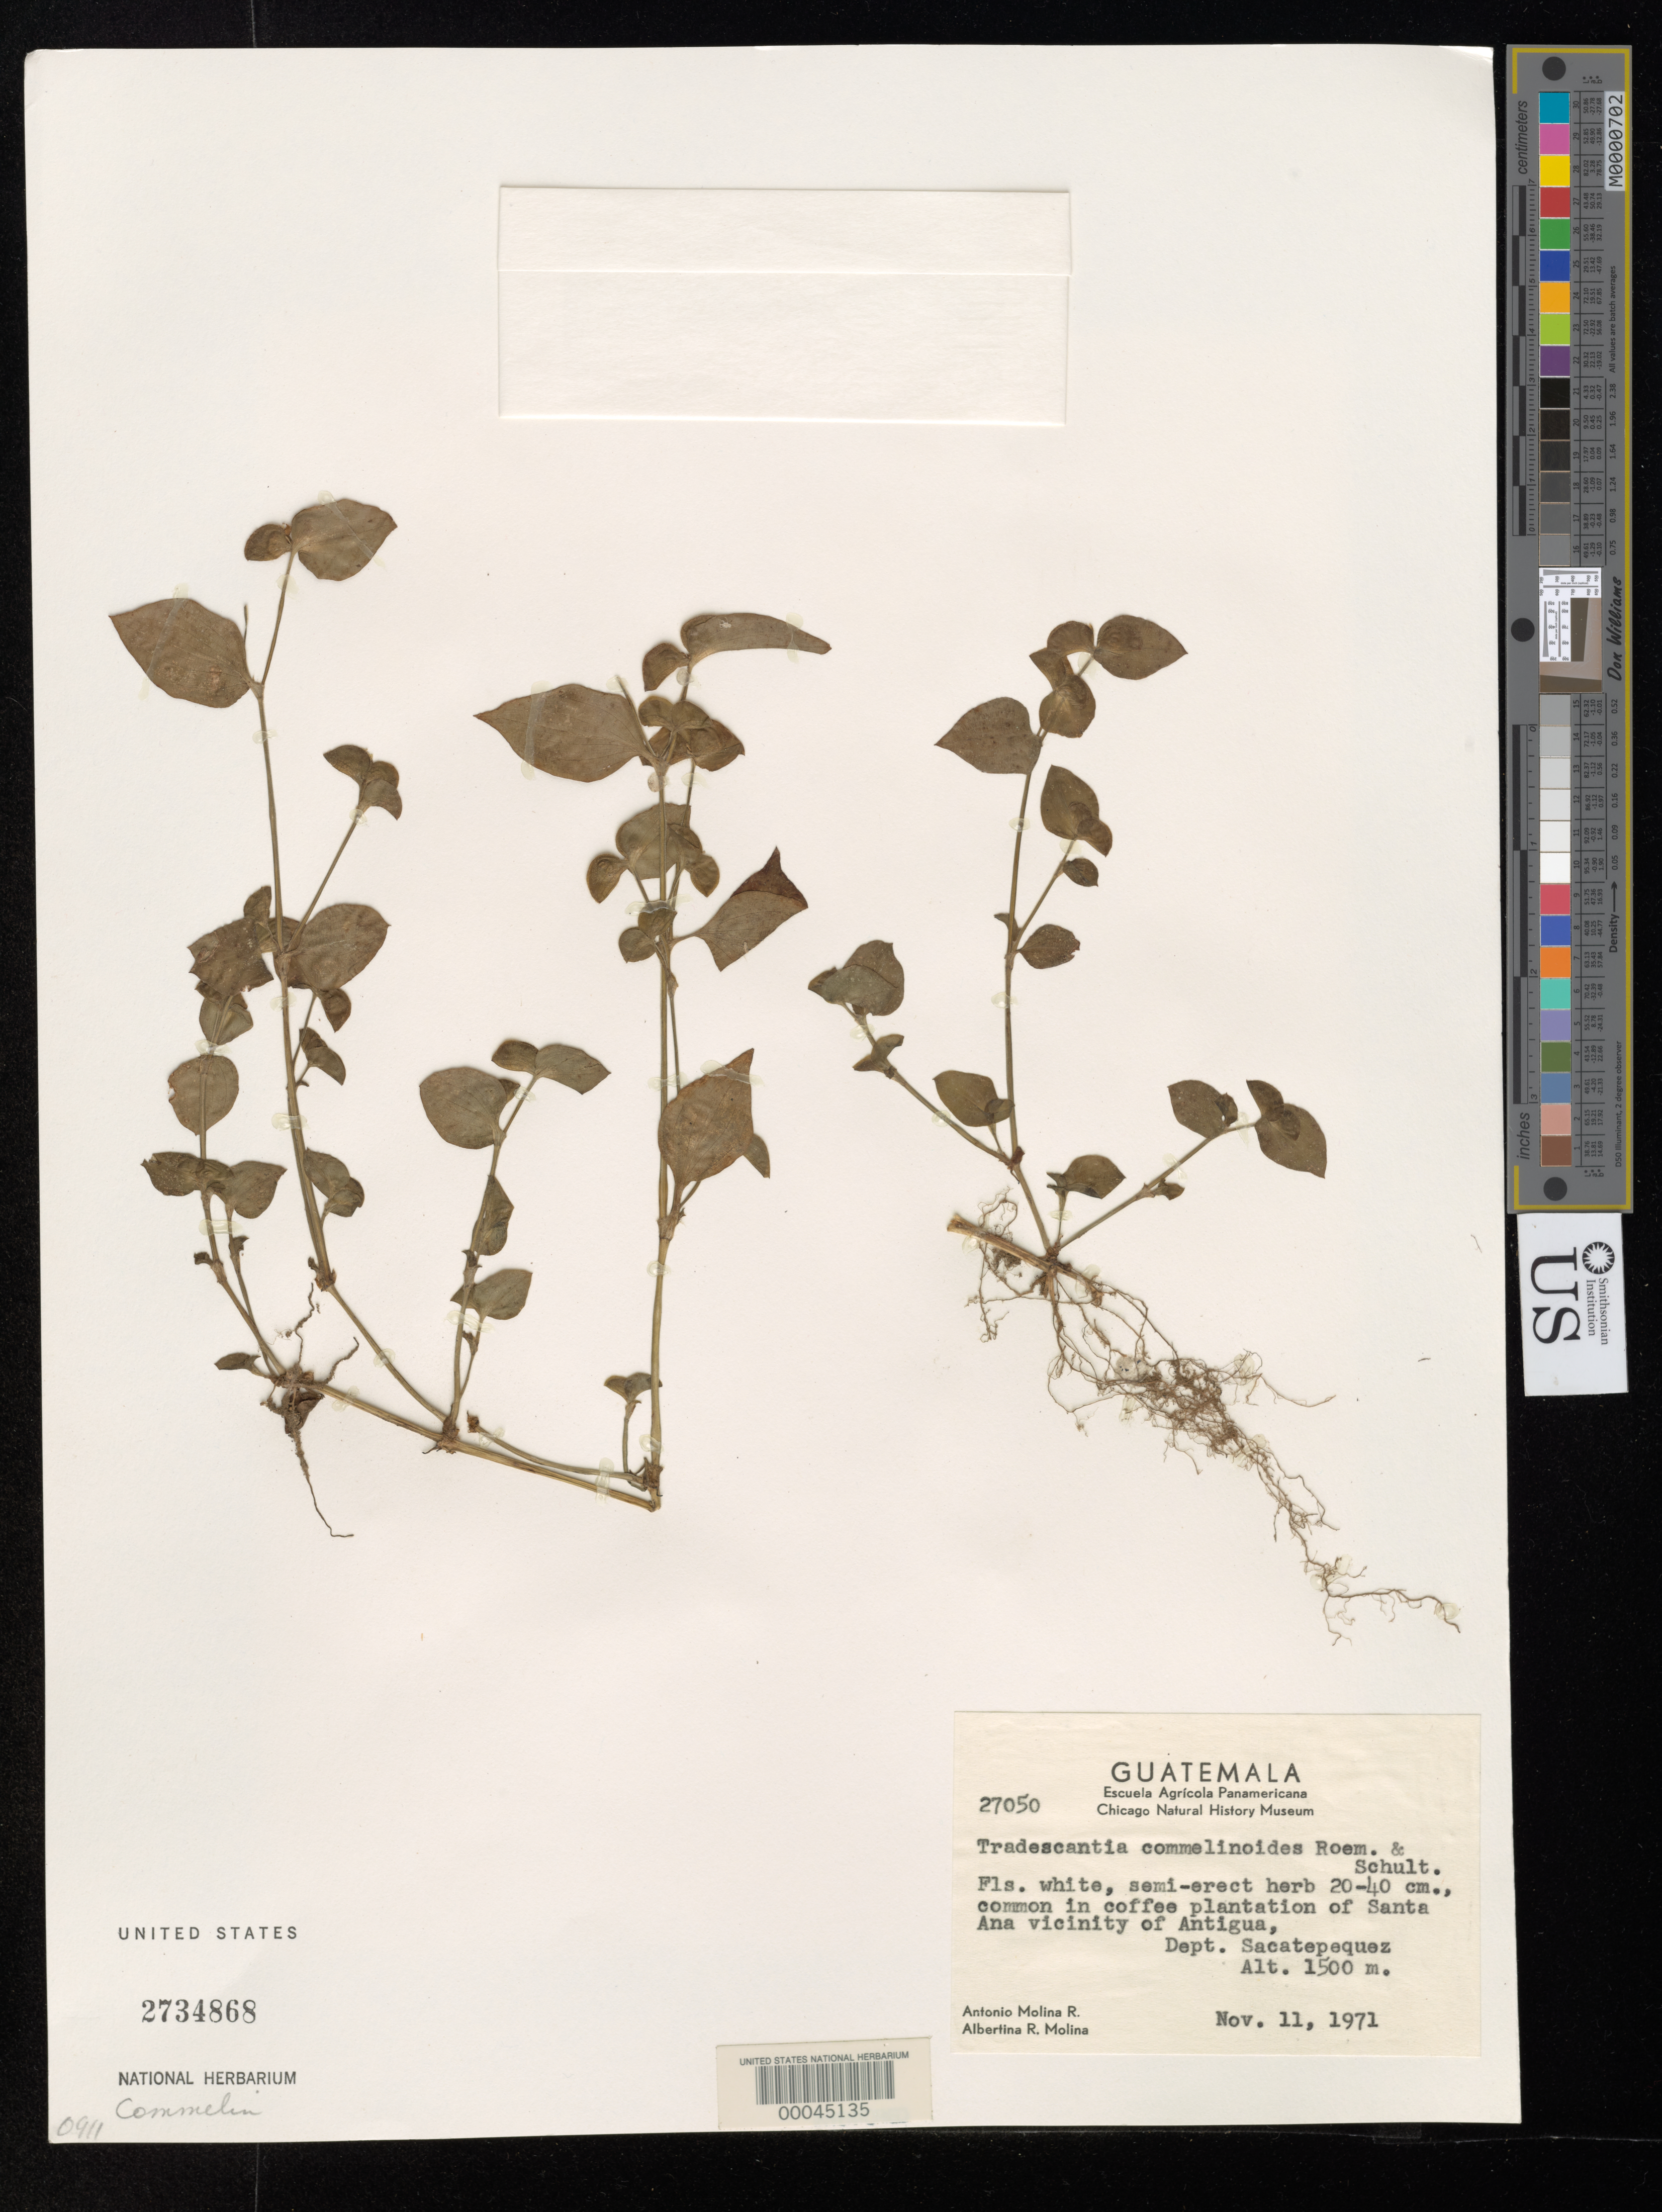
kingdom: Plantae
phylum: Tracheophyta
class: Liliopsida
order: Commelinales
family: Commelinaceae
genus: Tradescantia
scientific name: Tradescantia gracillima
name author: Standl.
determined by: Strong, Mark T., (BOT), Smithsonian Institution - National Museum of Natural History (UNITED STATES)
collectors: A. Molina R. & A. Molina R.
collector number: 27050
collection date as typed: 11 Nov 1971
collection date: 1971-11-11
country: Guatemala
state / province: Sacatepéquez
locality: Santa Ana coffee plantation, near Antigua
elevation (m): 1500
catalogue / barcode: US 2734868